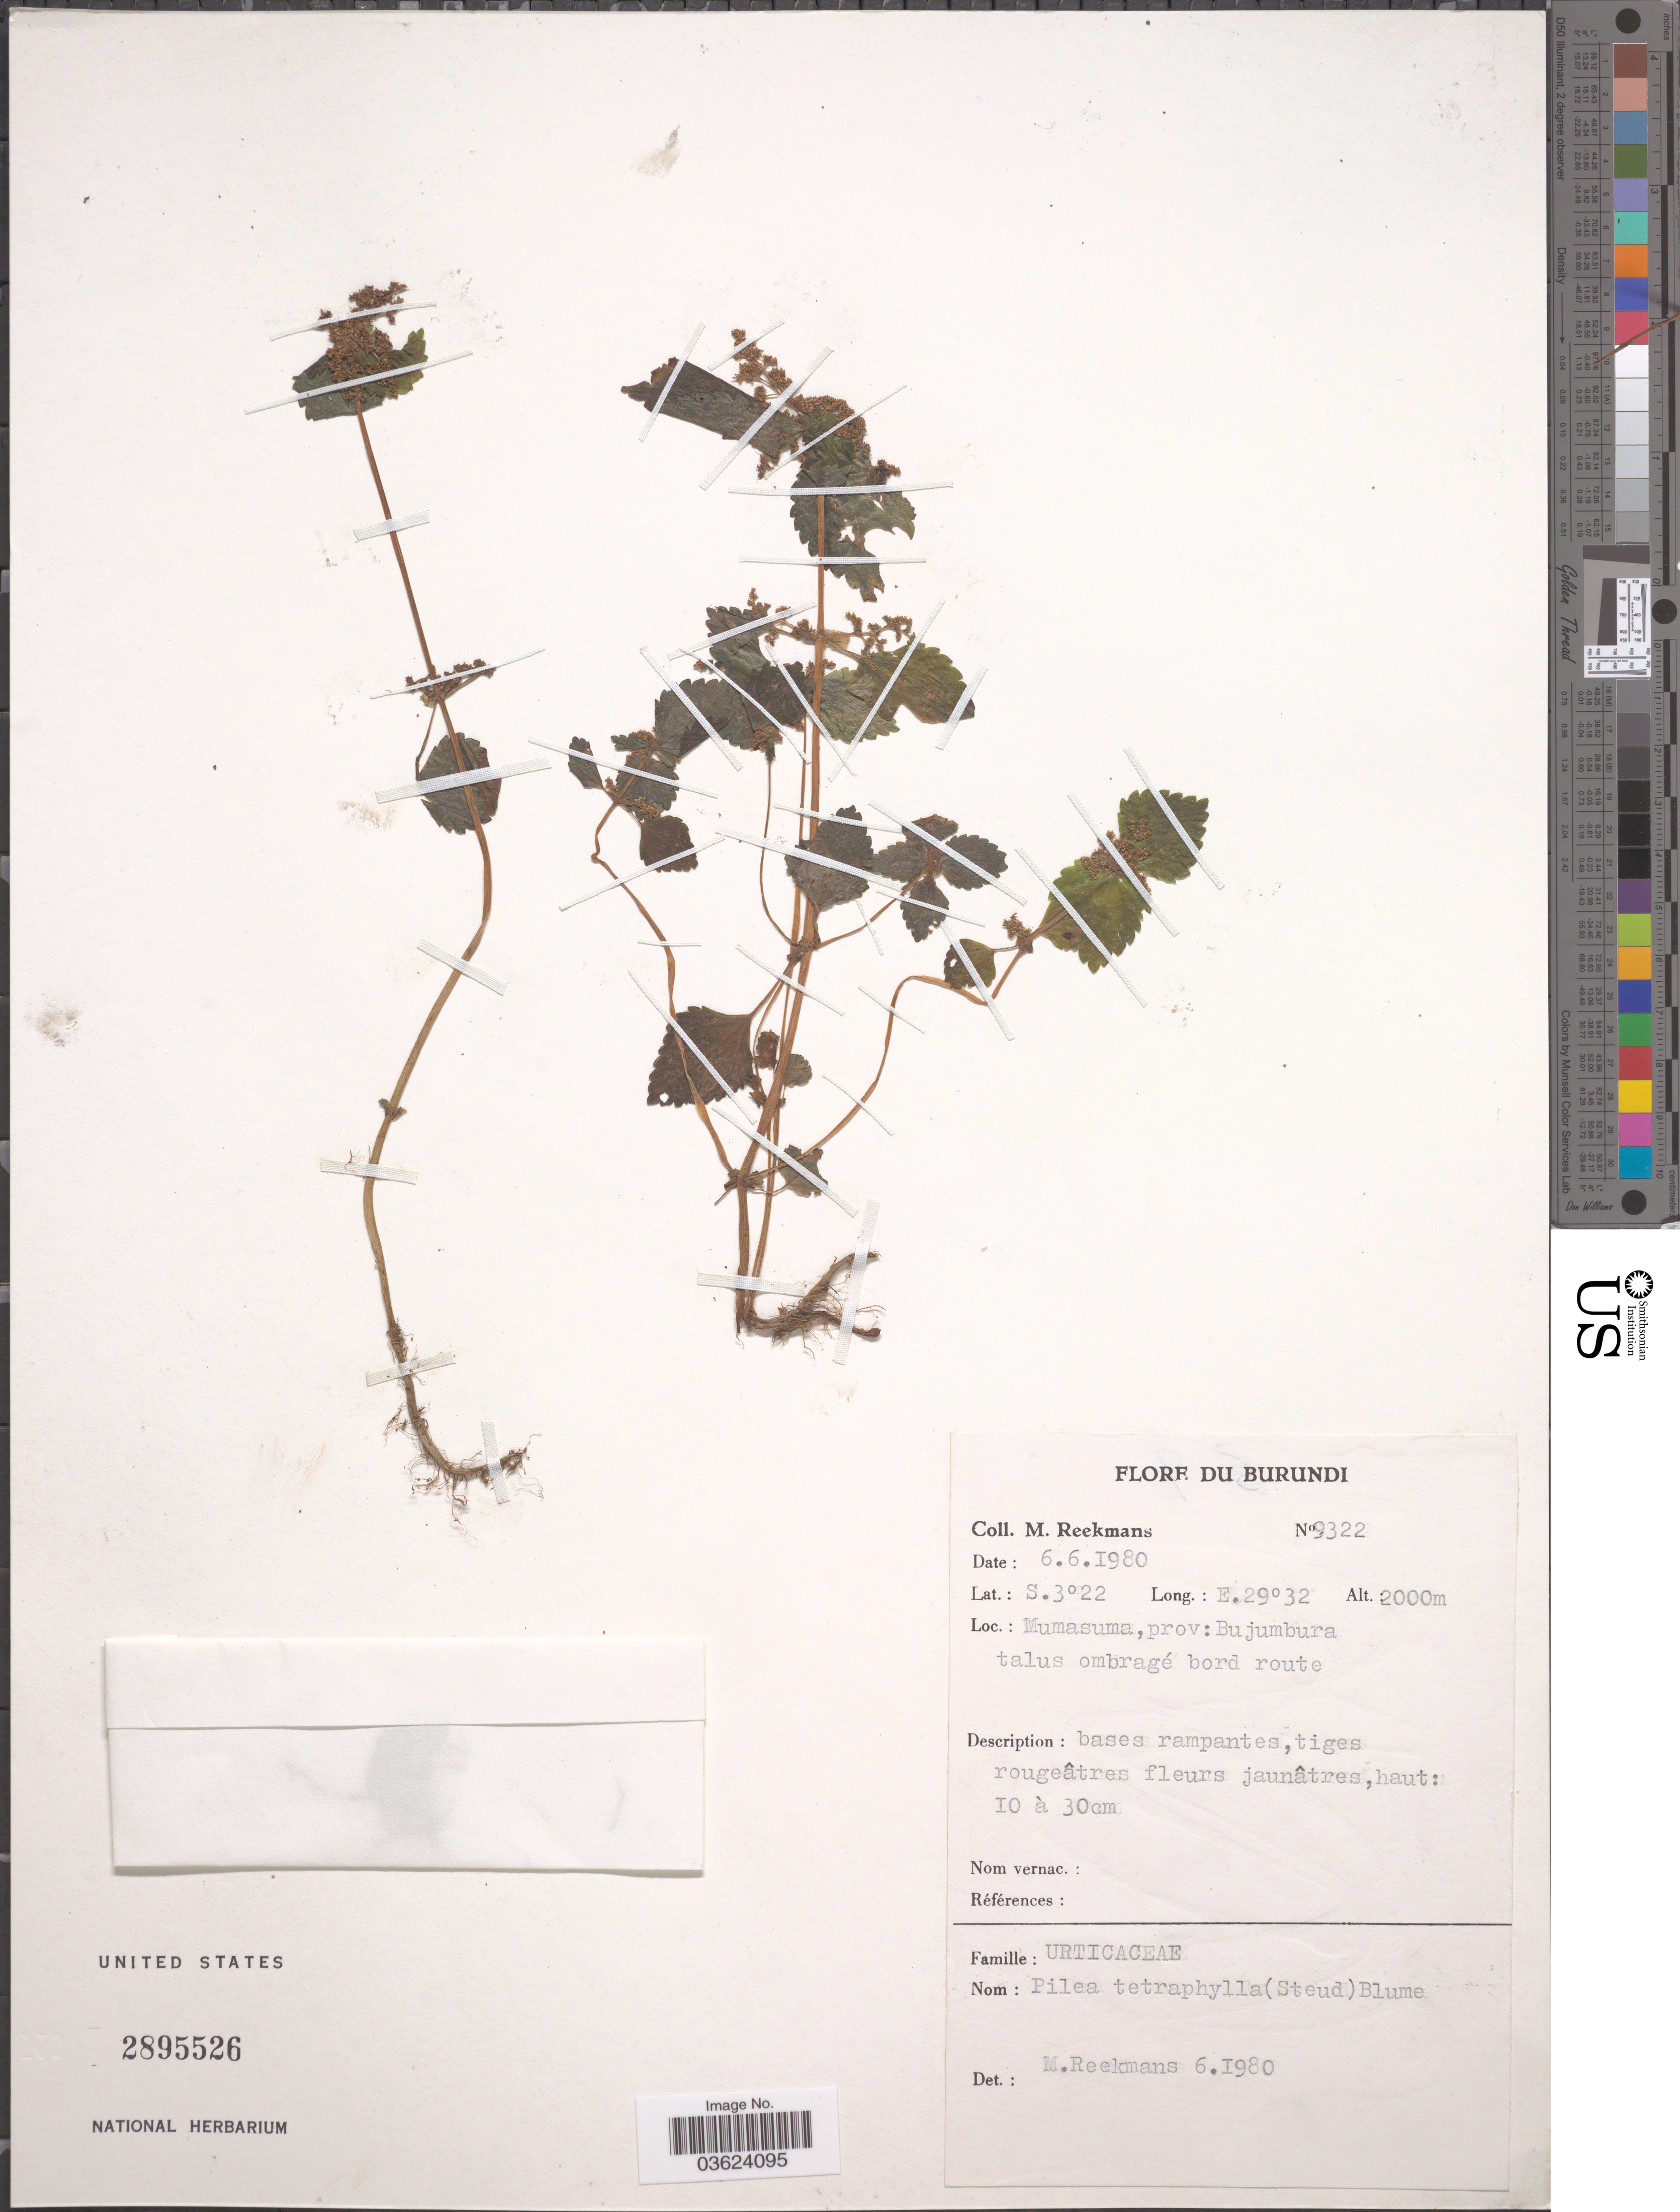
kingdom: Plantae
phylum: Tracheophyta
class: Magnoliopsida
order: Rosales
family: Urticaceae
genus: Pilea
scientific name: Pilea tetraphylla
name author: (Steud.) Blume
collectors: M. Reekmans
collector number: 9322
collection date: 1980-06-06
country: Burundi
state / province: Bujumura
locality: Mumasuma. Talus ombragé bord route.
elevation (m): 2000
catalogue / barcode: US 2895526